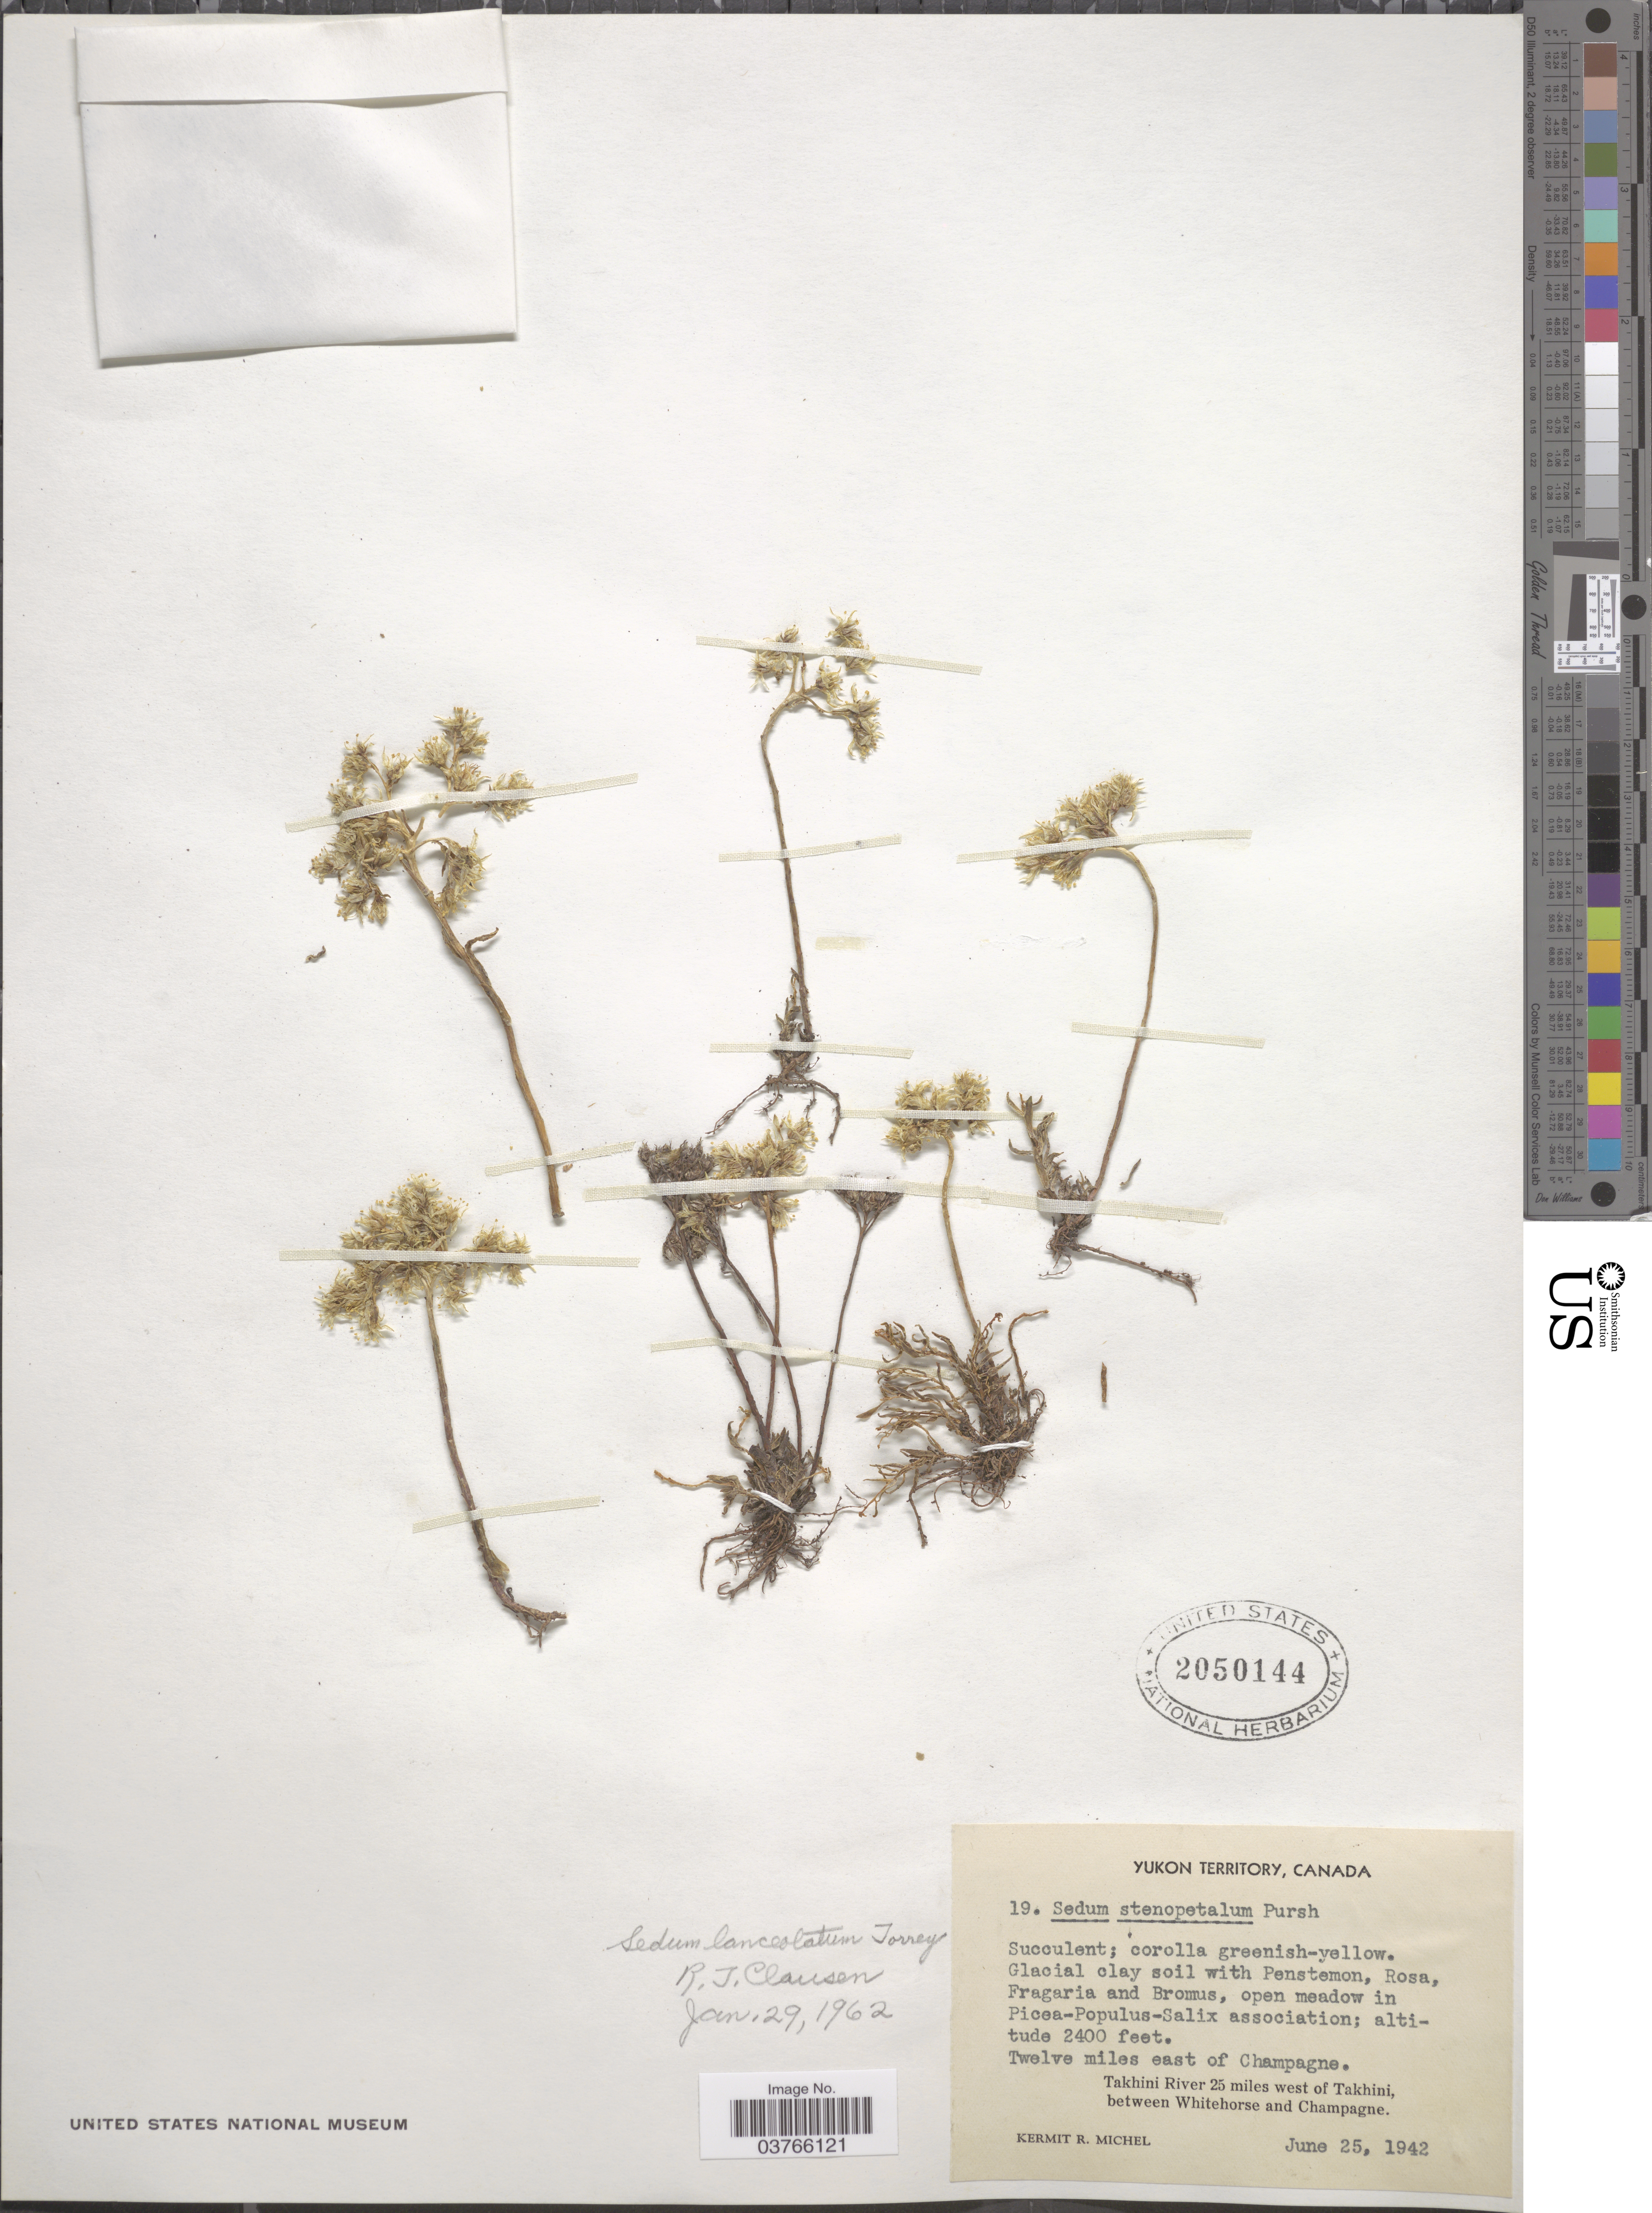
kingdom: Plantae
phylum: Tracheophyta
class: Magnoliopsida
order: Saxifragales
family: Crassulaceae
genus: Sedum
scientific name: Sedum lanceolatum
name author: Torr.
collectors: K. Michel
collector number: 19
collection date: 1942-06-25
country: Canada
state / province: Yukon Territory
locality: Twelve miles east of Champagne. Takhini River 25 miles west of Takhini, between Whitehorse and Champagne.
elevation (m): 732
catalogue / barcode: US 2050144